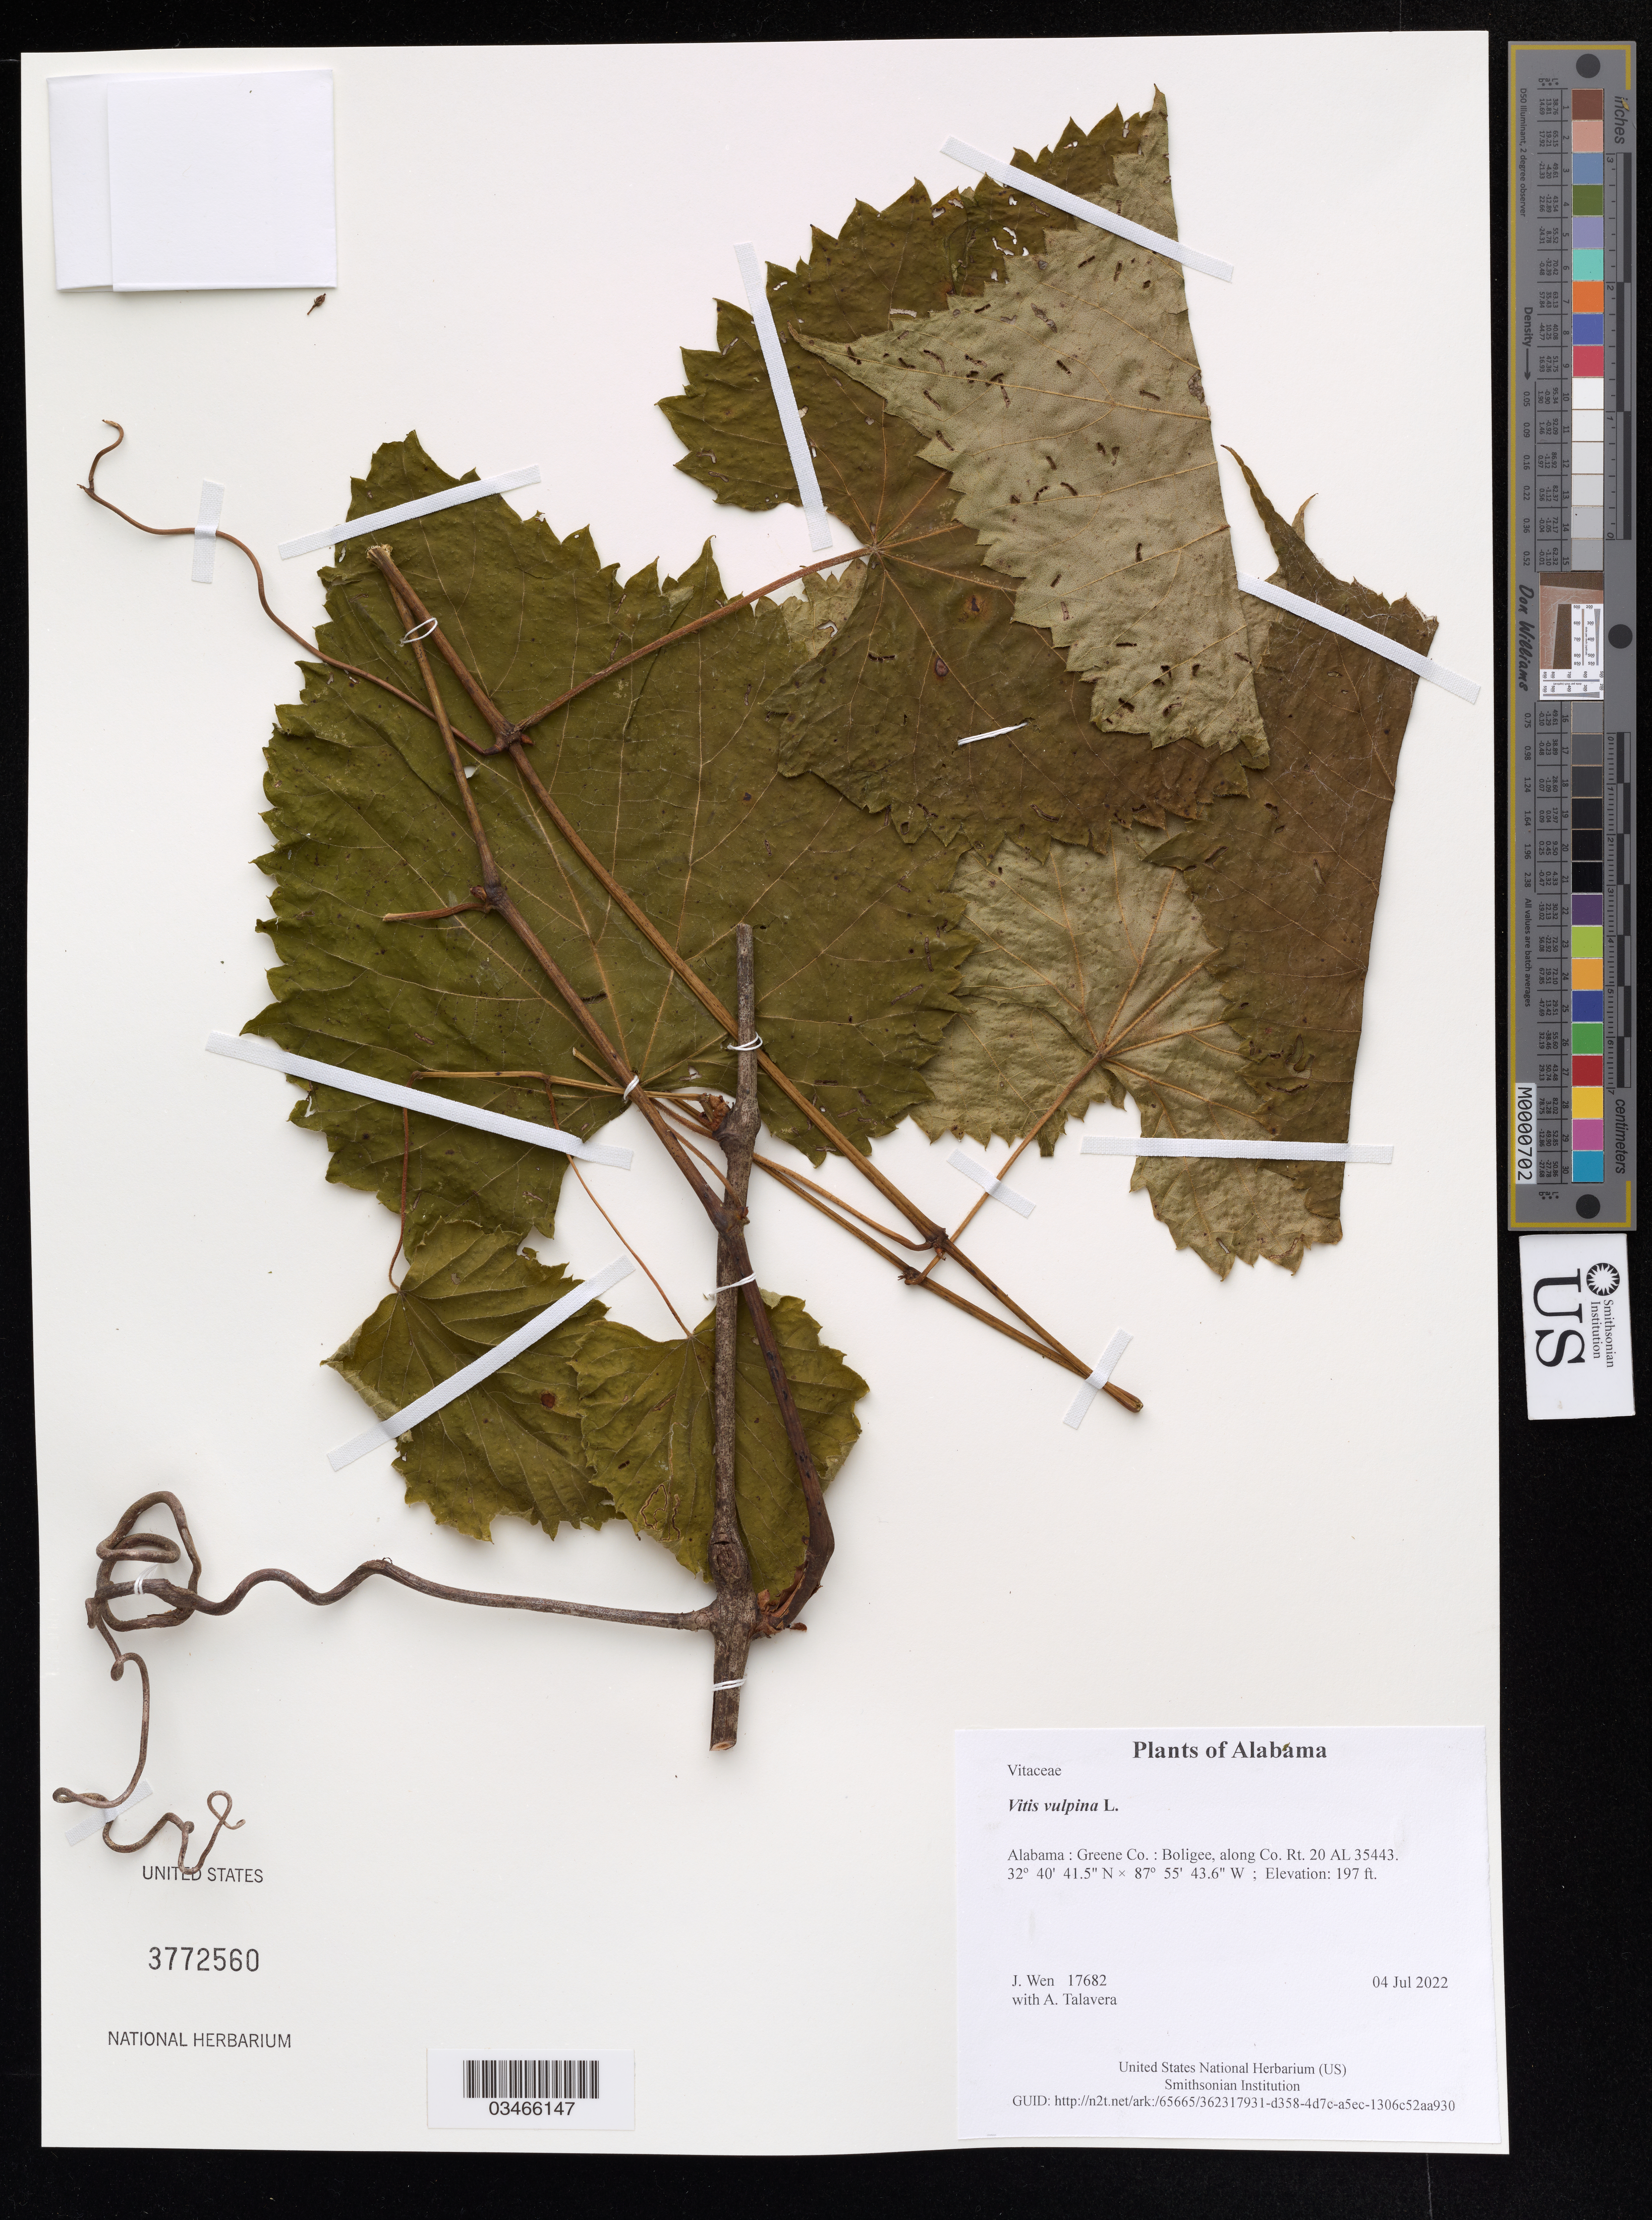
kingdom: Plantae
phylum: Tracheophyta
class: Magnoliopsida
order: Vitales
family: Vitaceae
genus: Vitis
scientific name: Vitis vulpina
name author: L.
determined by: Wen, Jun, (BOT), Smithsonian Institution - National Museum of Natural History (UNITED STATES)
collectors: J. Wen & A. Talavera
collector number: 17682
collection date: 2022-07-04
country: United States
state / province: Alabama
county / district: Greene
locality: Boligee, along Co. Rt. 20 AL 35443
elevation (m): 60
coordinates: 32 40.691 N, 87 55.726 W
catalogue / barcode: US 3772560